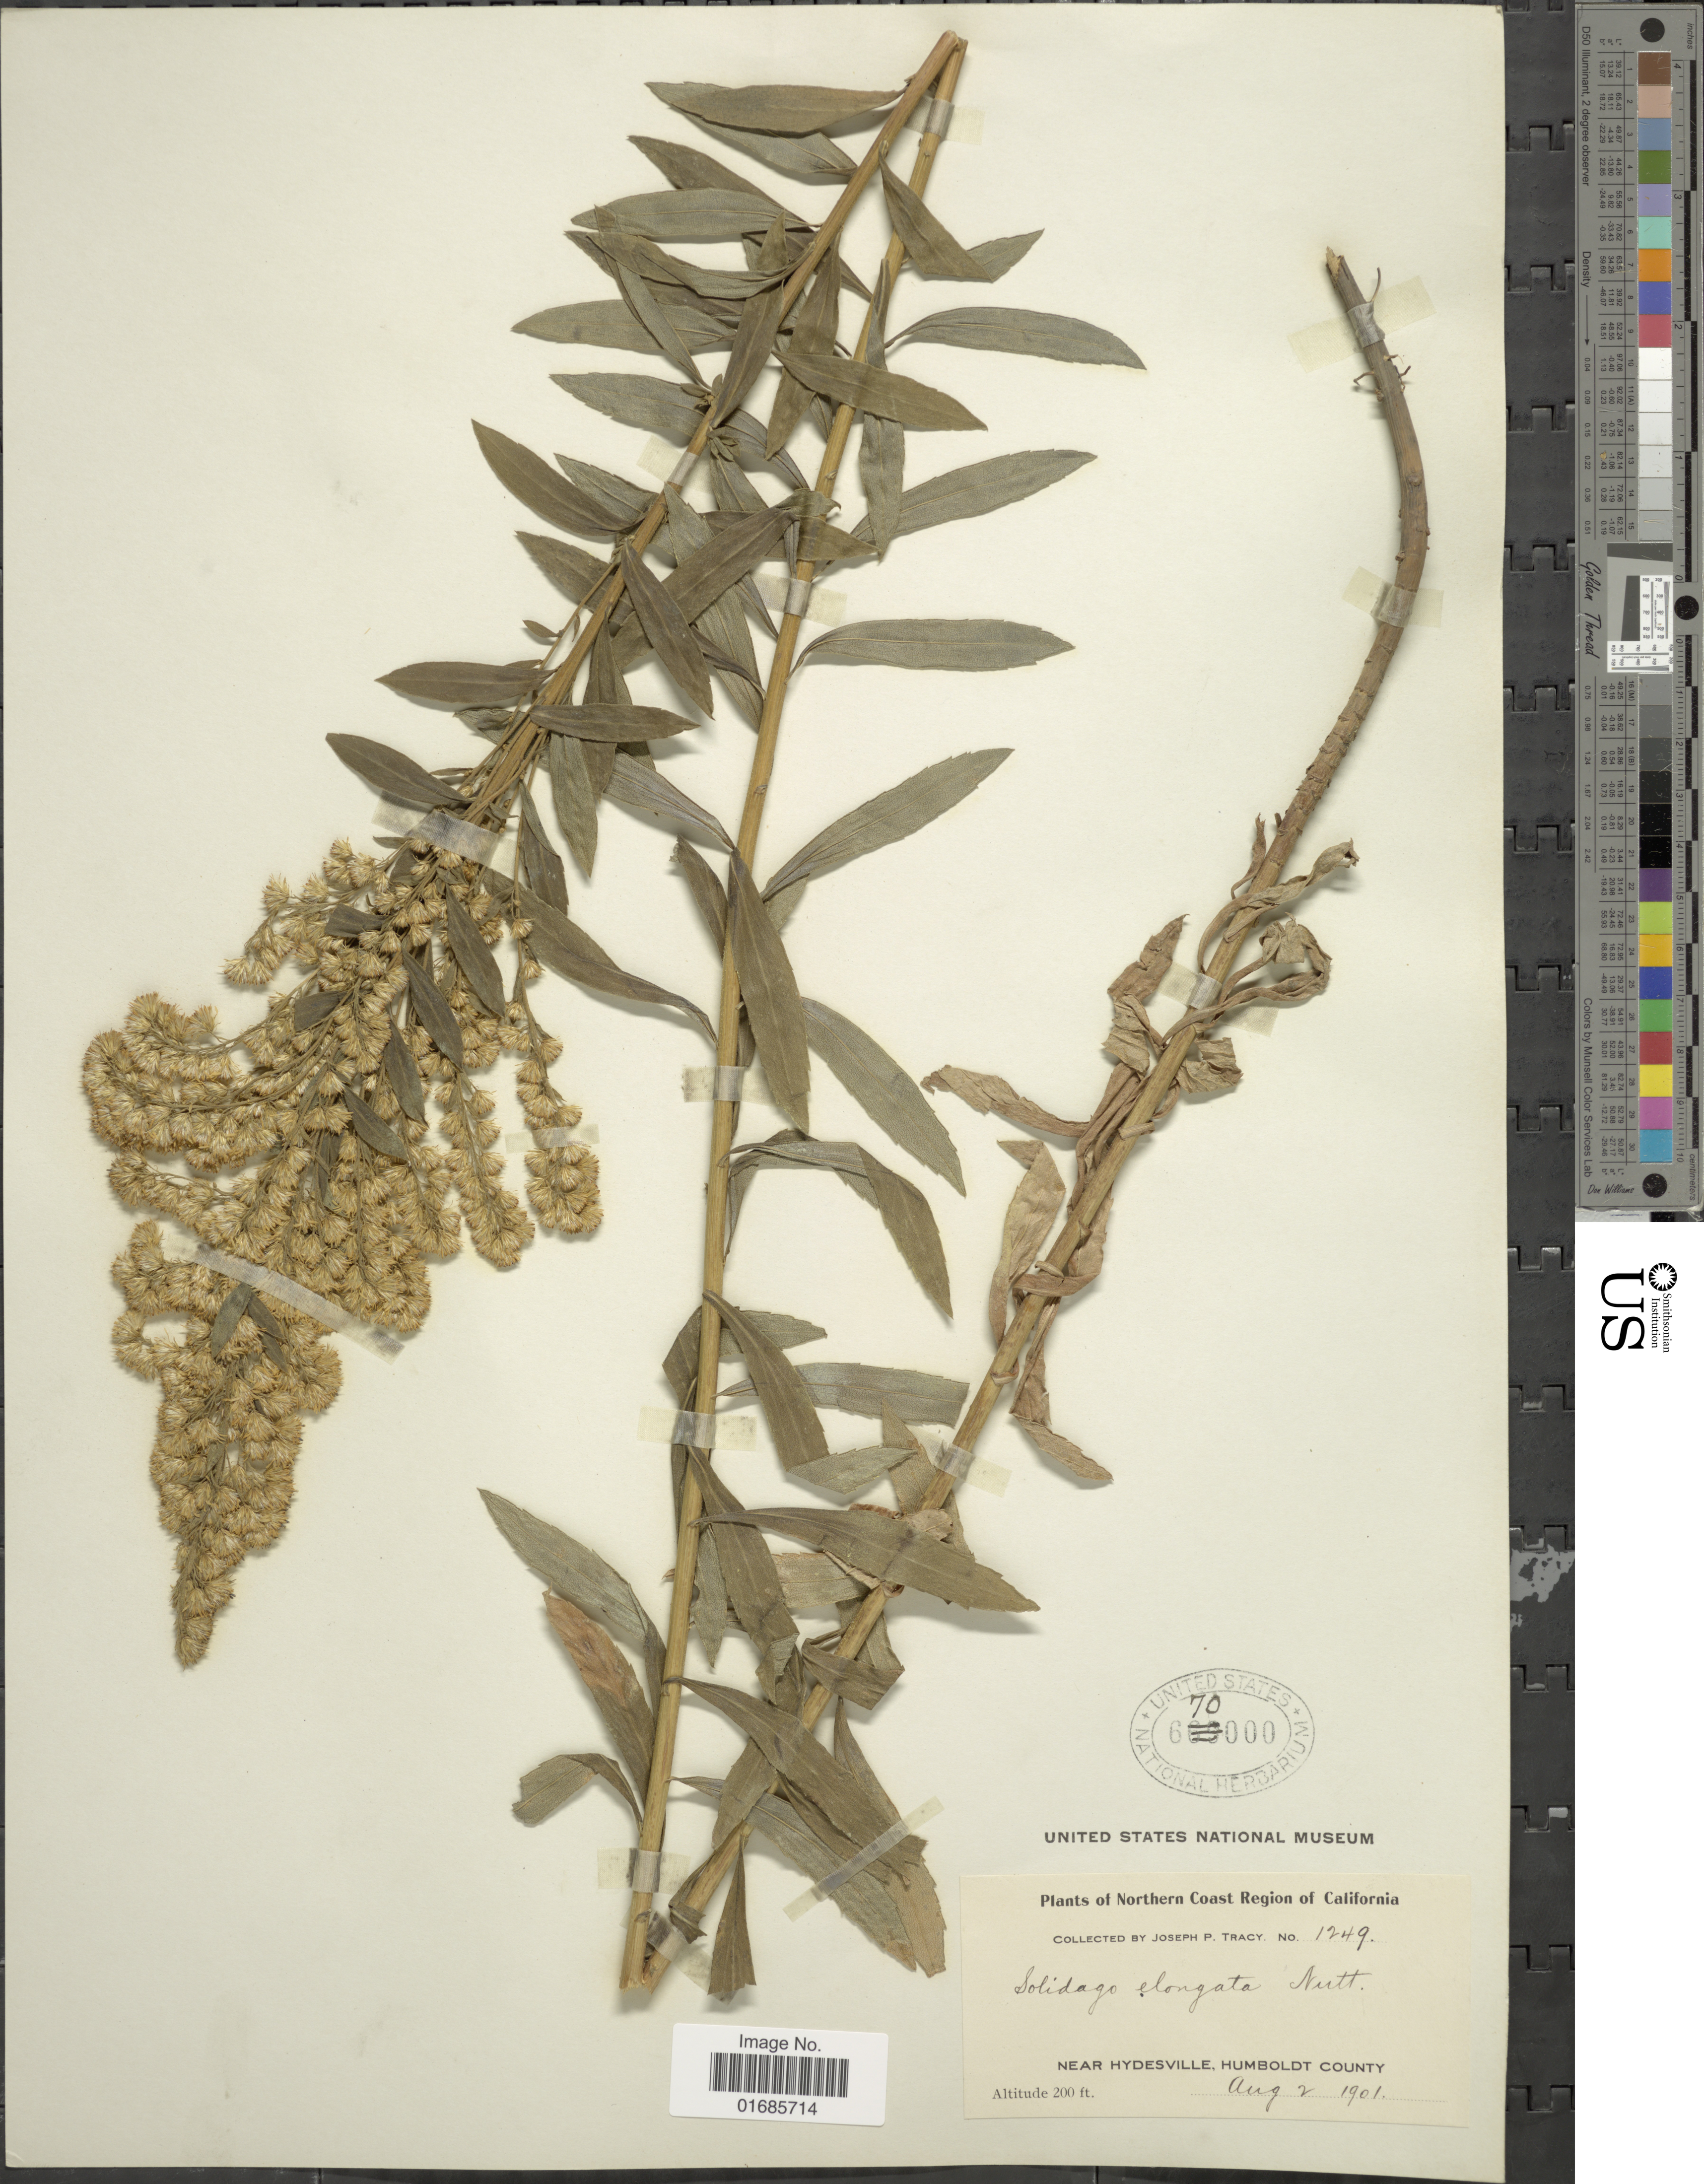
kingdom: Plantae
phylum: Tracheophyta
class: Magnoliopsida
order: Asterales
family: Asteraceae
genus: Solidago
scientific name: Solidago canadensis var. salebrosa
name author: (Piper) M.E. Jones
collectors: J. Tracy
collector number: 1249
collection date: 1901-08-02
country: United States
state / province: California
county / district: Humboldt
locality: Northern Coast Region of California, near Hydesville, Humboldt County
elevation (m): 61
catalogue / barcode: US 670000